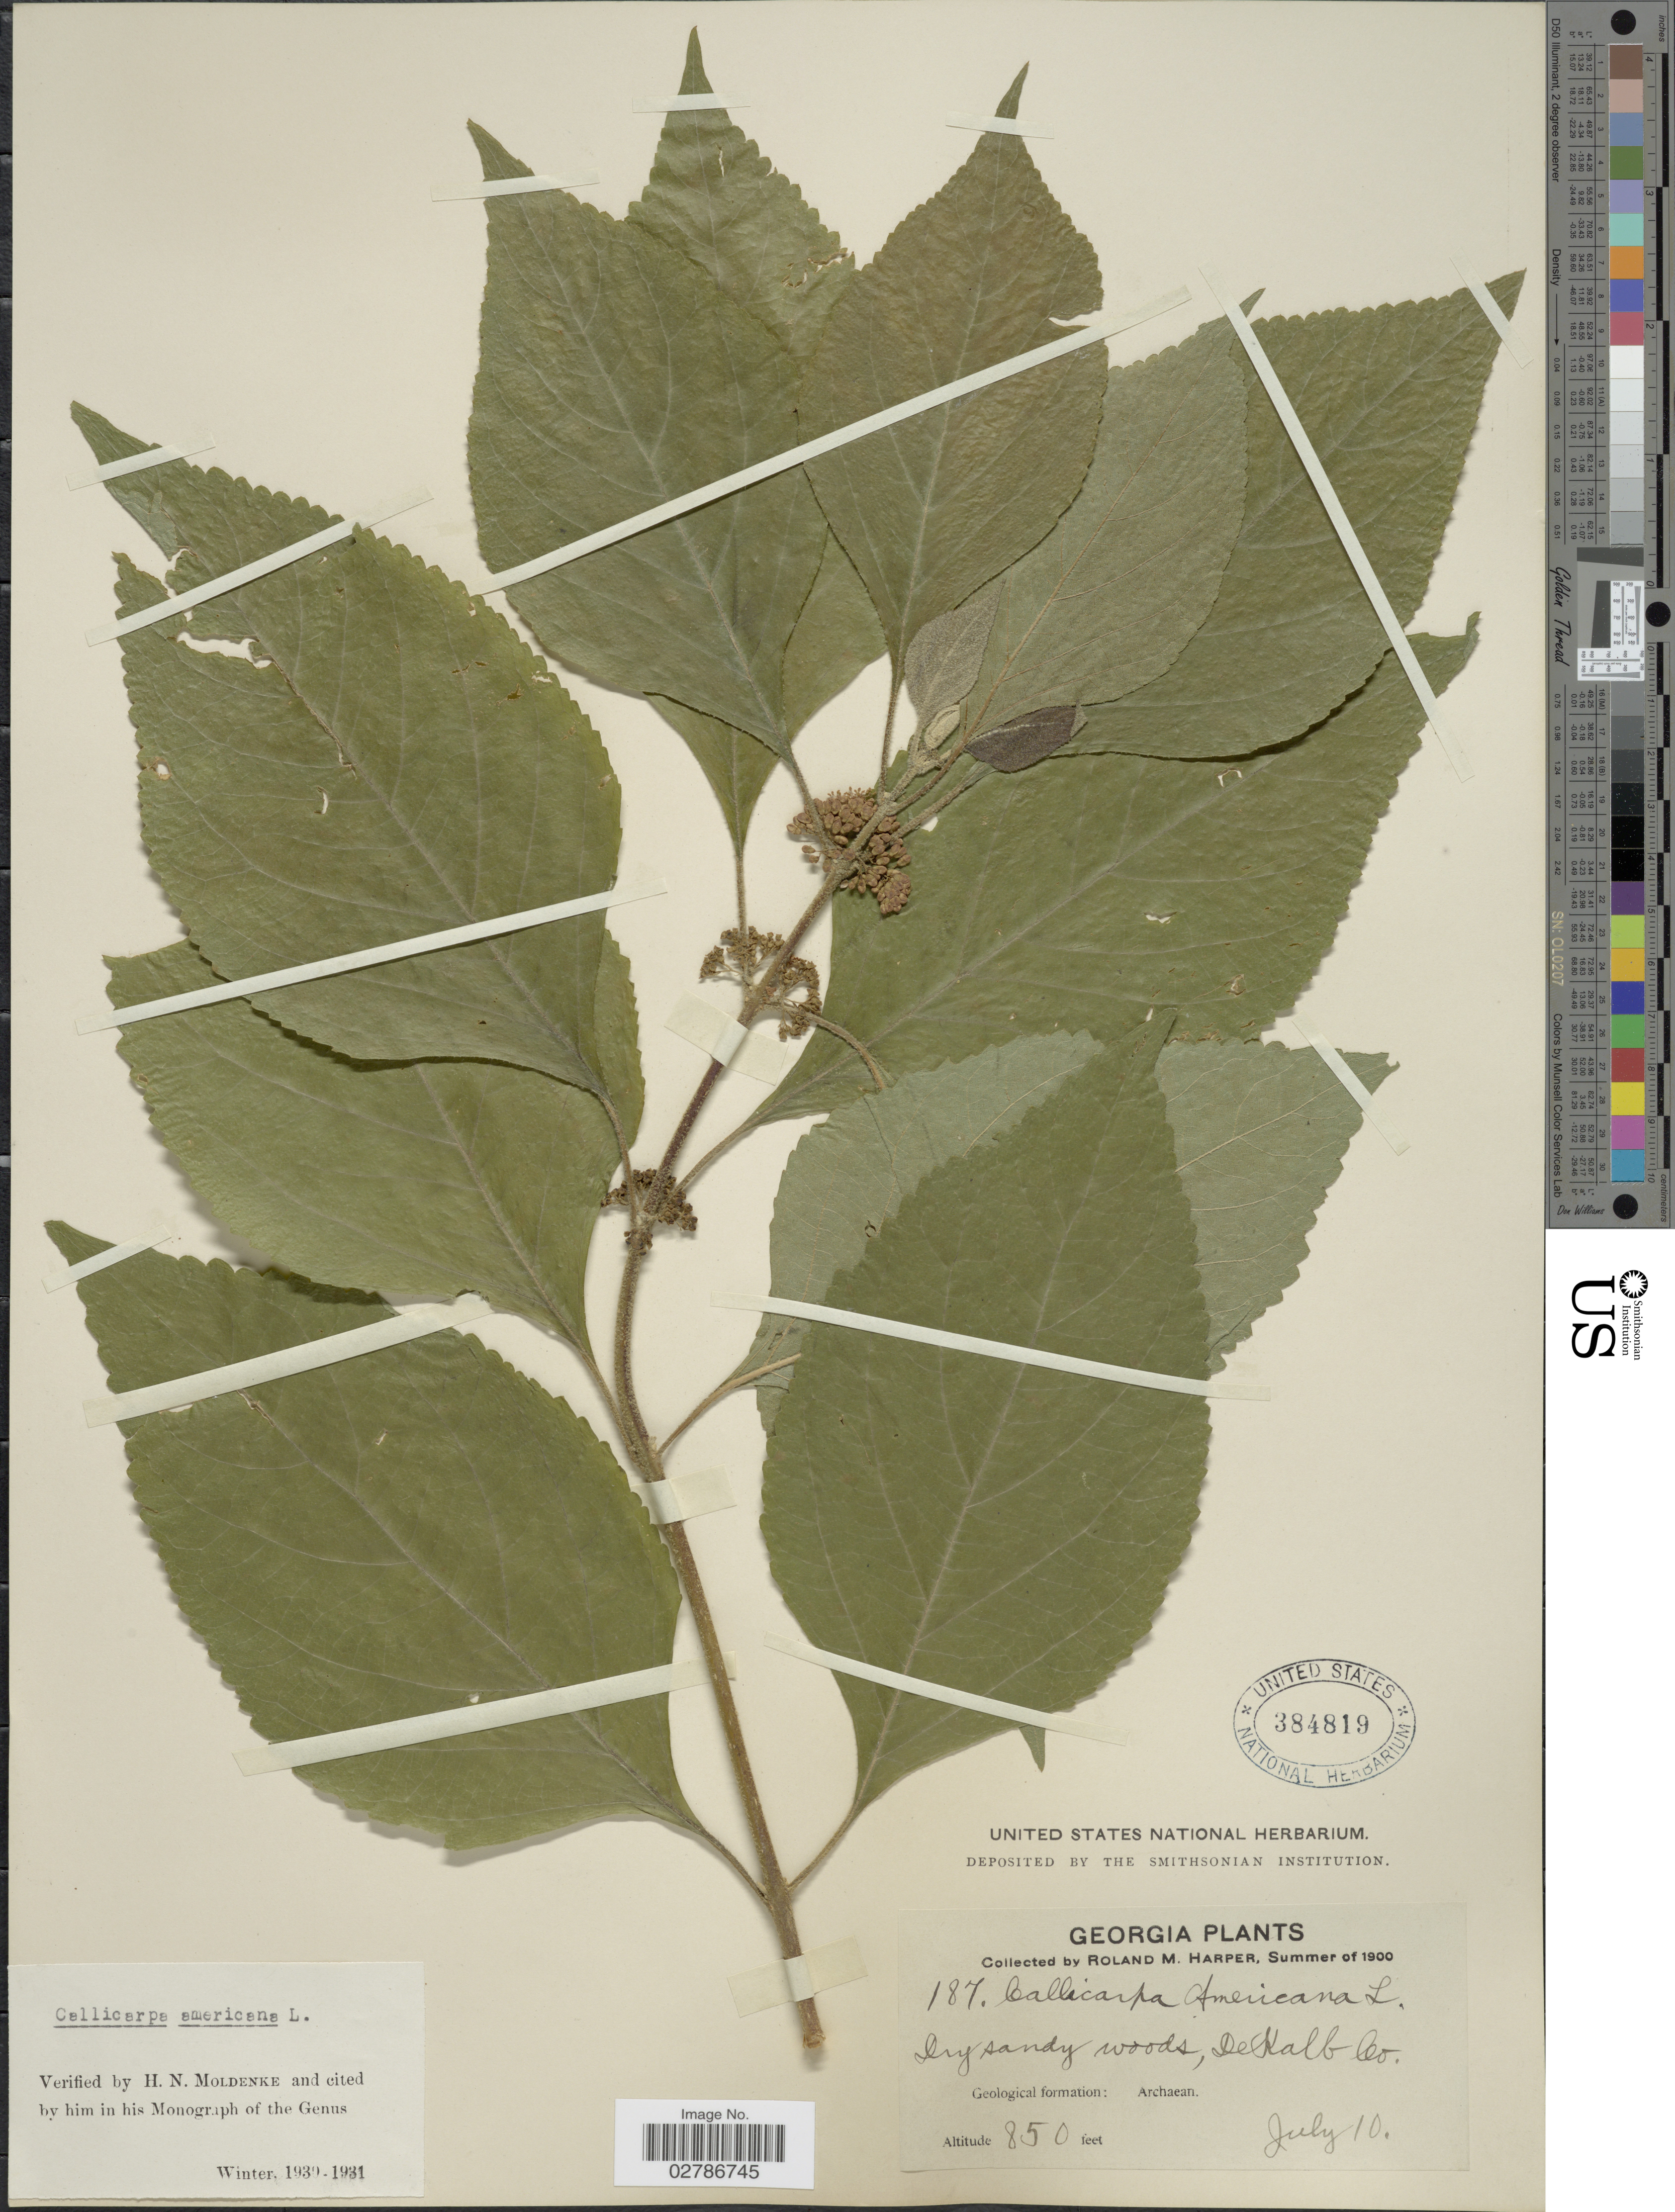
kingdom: Plantae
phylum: Tracheophyta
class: Magnoliopsida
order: Lamiales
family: Lamiaceae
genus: Callicarpa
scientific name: Callicarpa americana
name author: L.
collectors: R. M. Harper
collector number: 187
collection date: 1900-07-10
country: United States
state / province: Georgia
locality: De Kalb Co. Geological formation: Archean.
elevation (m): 259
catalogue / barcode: US 384819